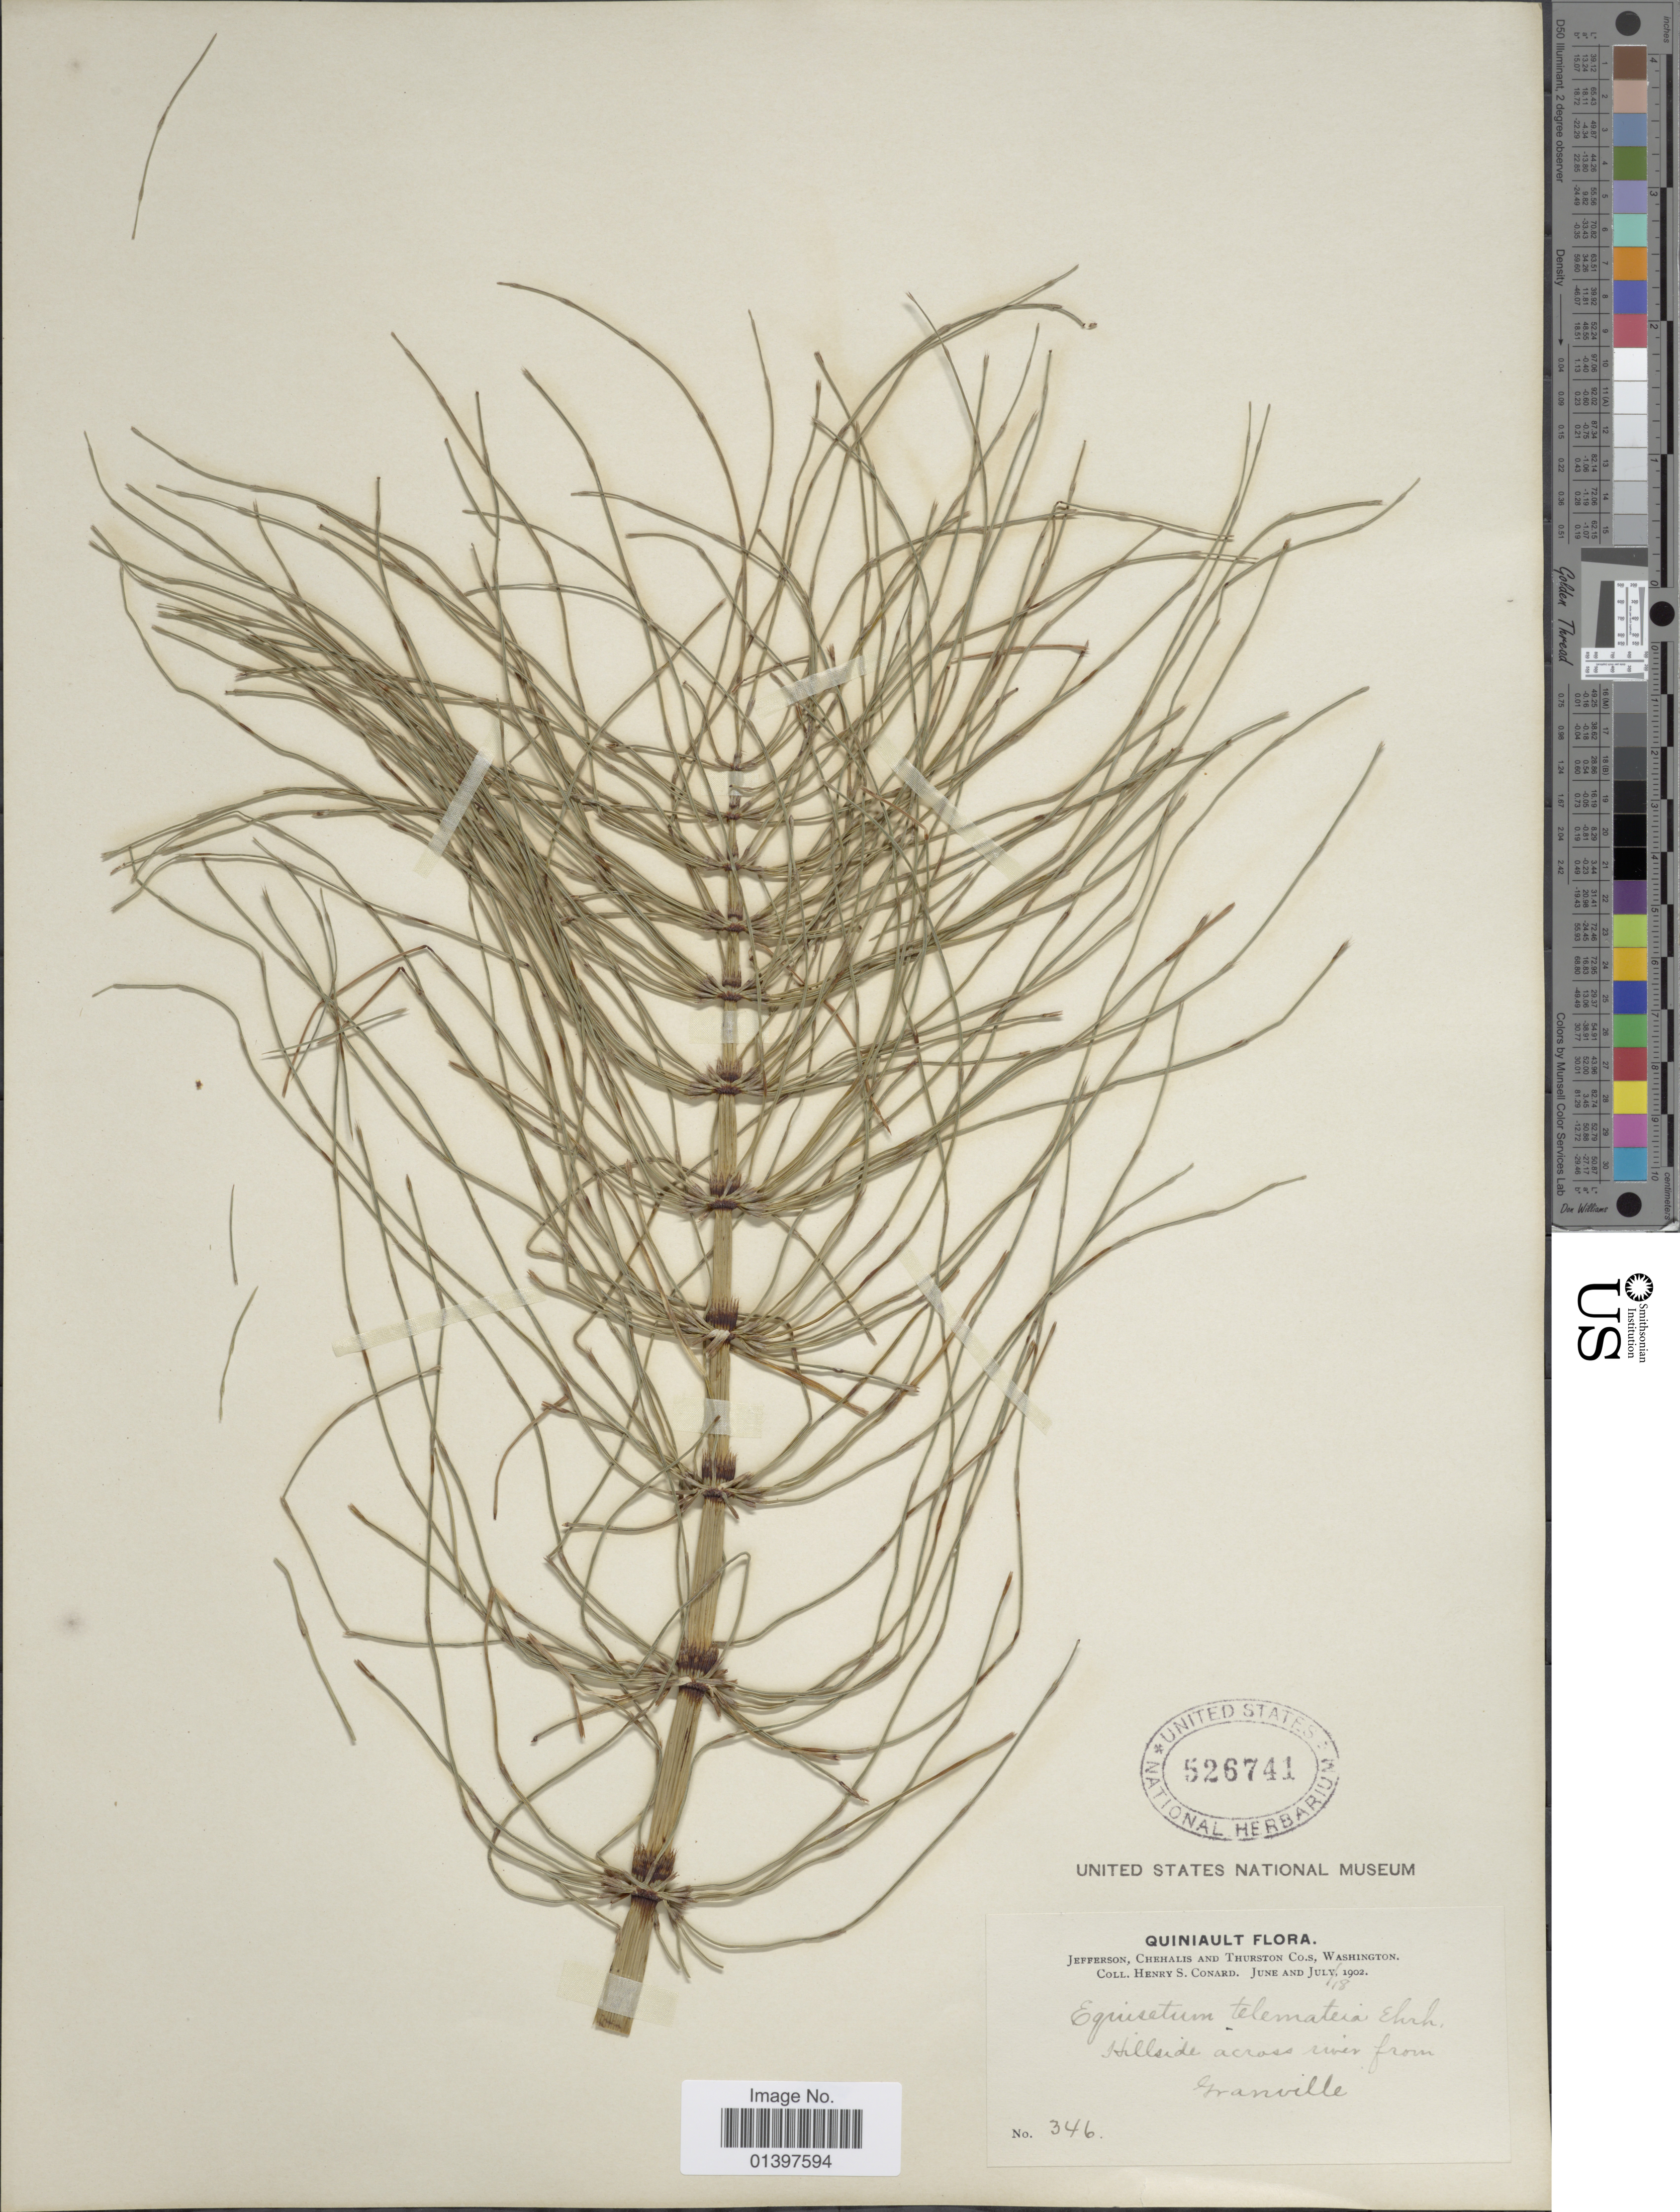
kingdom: Plantae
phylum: Tracheophyta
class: Polypodiopsida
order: Equisetales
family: Equisetaceae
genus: Equisetum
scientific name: Equisetum telmateia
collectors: H. S. Conard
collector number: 346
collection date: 1902-07-18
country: United States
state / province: Washington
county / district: Thurston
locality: Quiniault, Jefferson, Chehalis and Thurston Co.s, Washington, hillside across river from Grancille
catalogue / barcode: US 526741